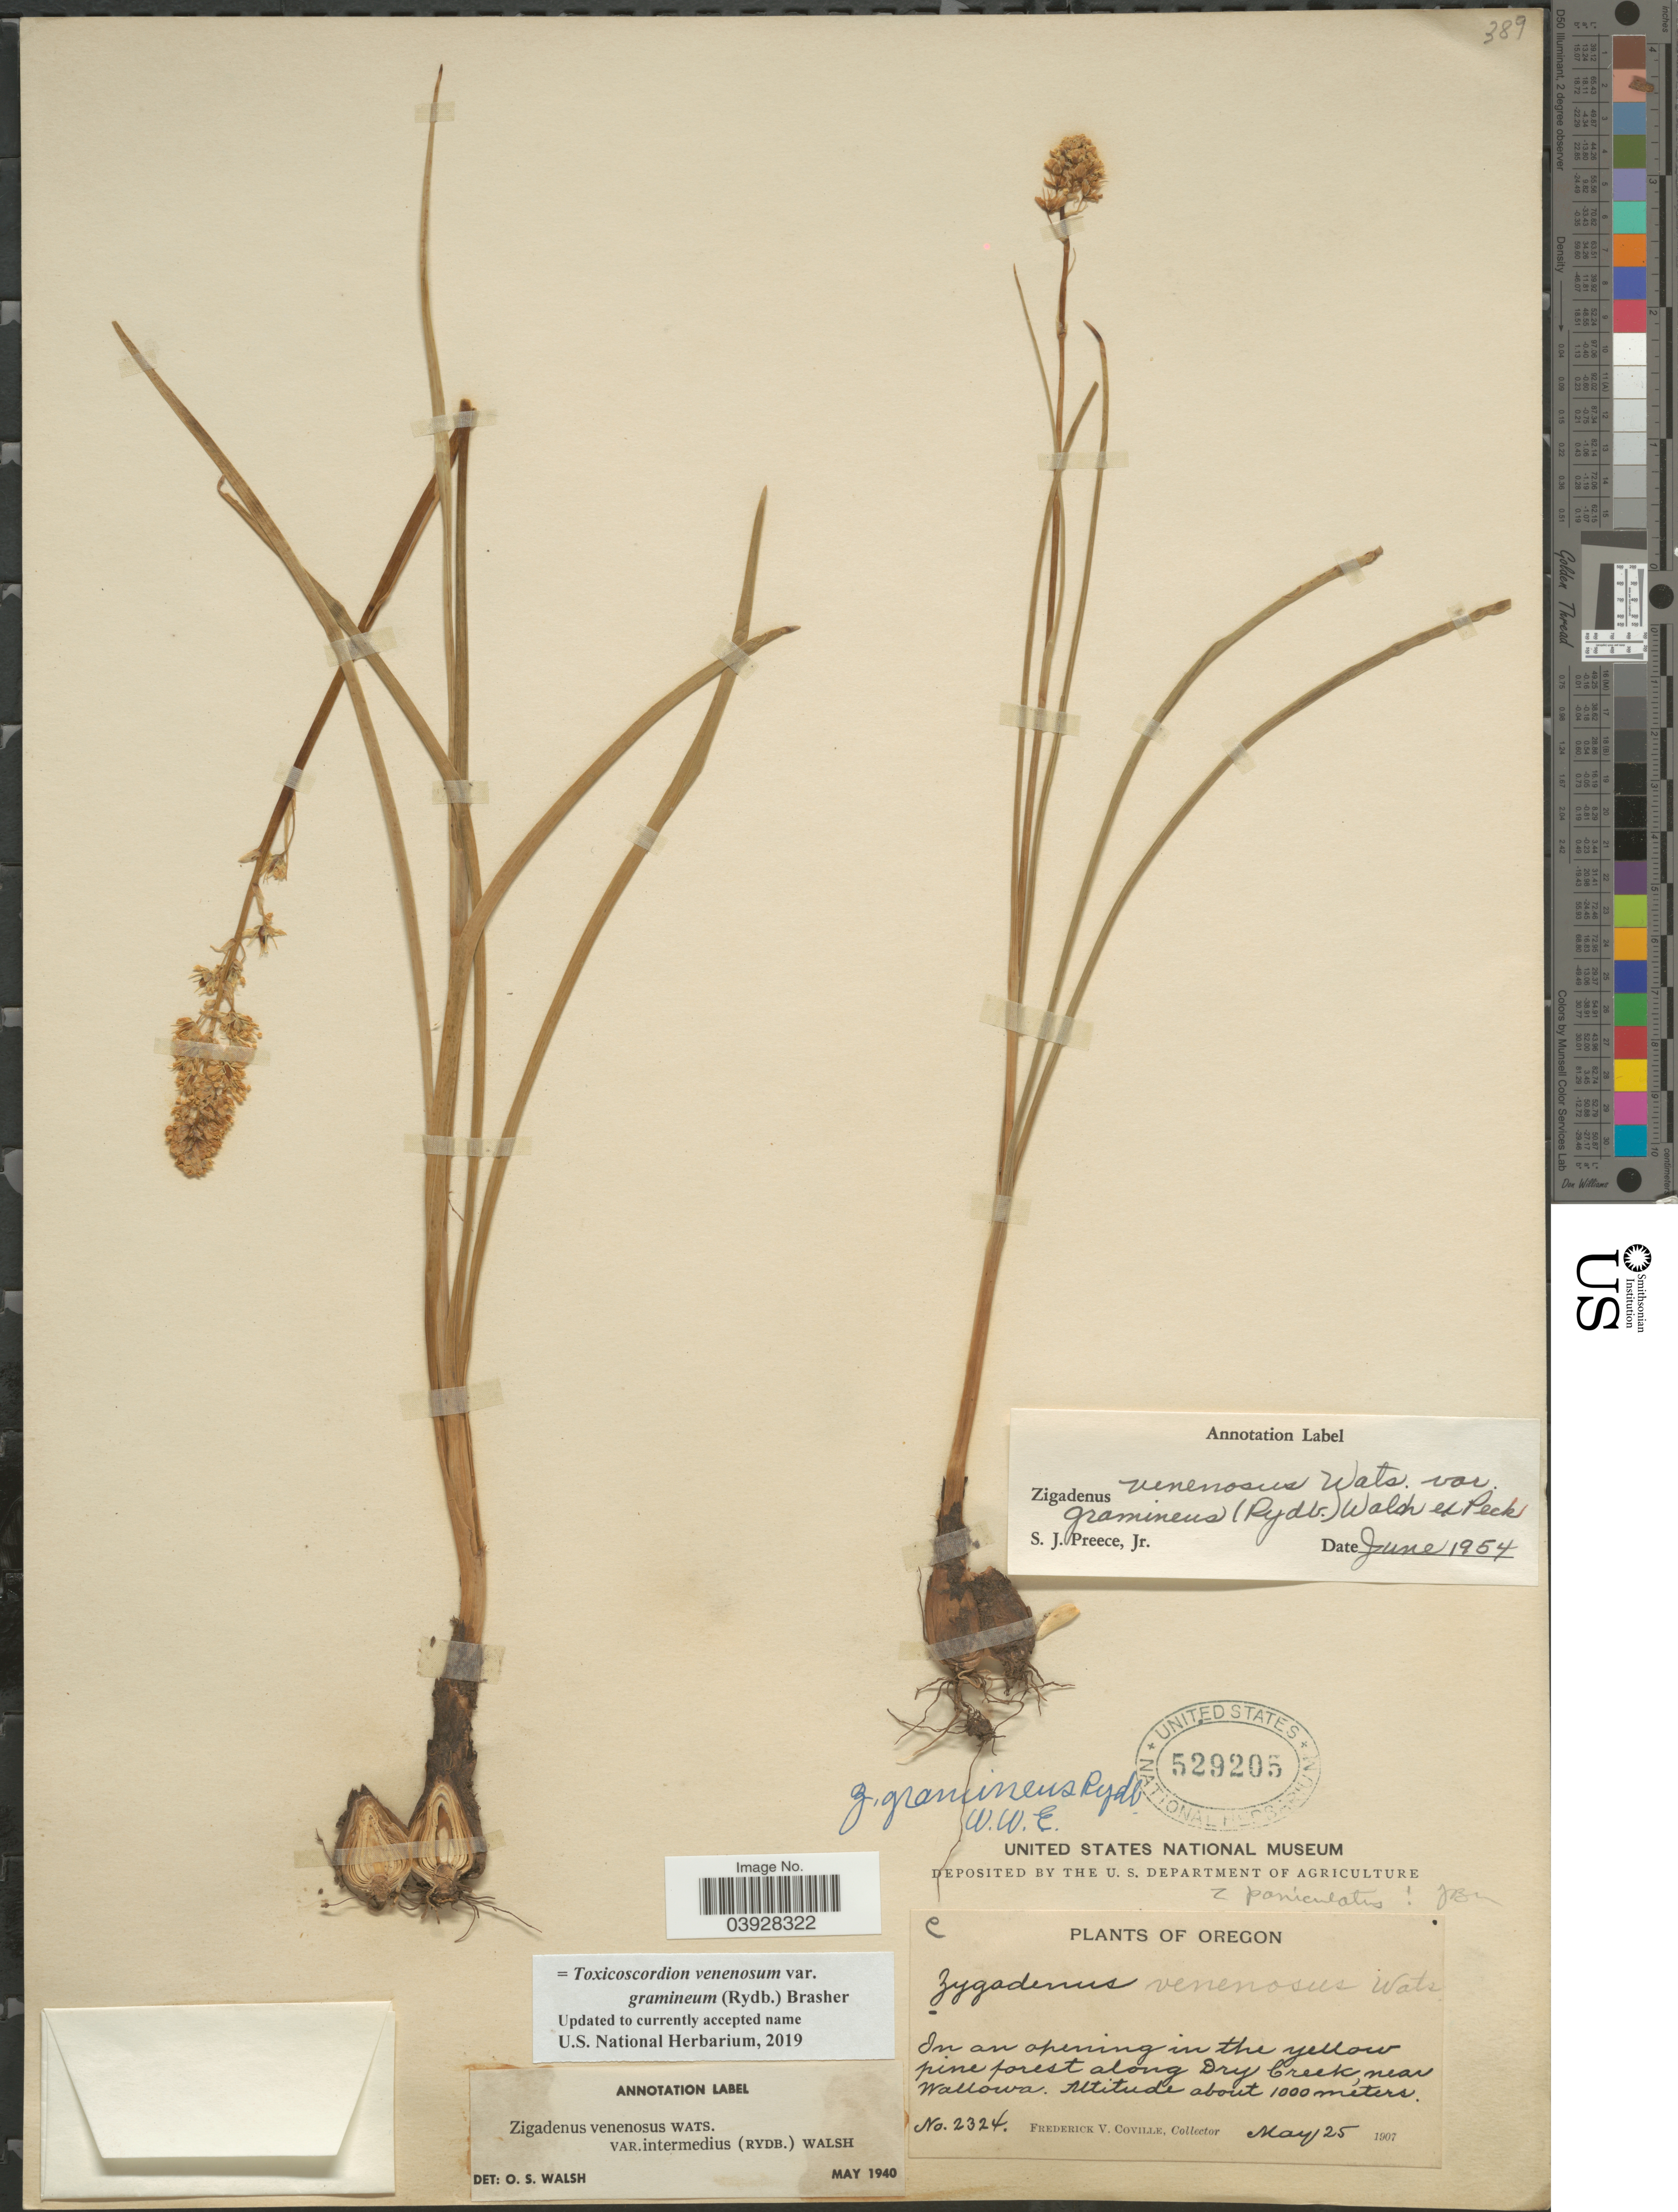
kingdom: Plantae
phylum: Tracheophyta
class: Liliopsida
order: Liliales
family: Melanthiaceae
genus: Toxicoscordion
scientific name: Toxicoscordion venenosum var. gramineum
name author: (Rydb.) Brasher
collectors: F. V. Coville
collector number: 2324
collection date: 1907-05-25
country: United States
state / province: Oregon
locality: Dry Creek, near Wallowa.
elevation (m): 1000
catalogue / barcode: US 529205